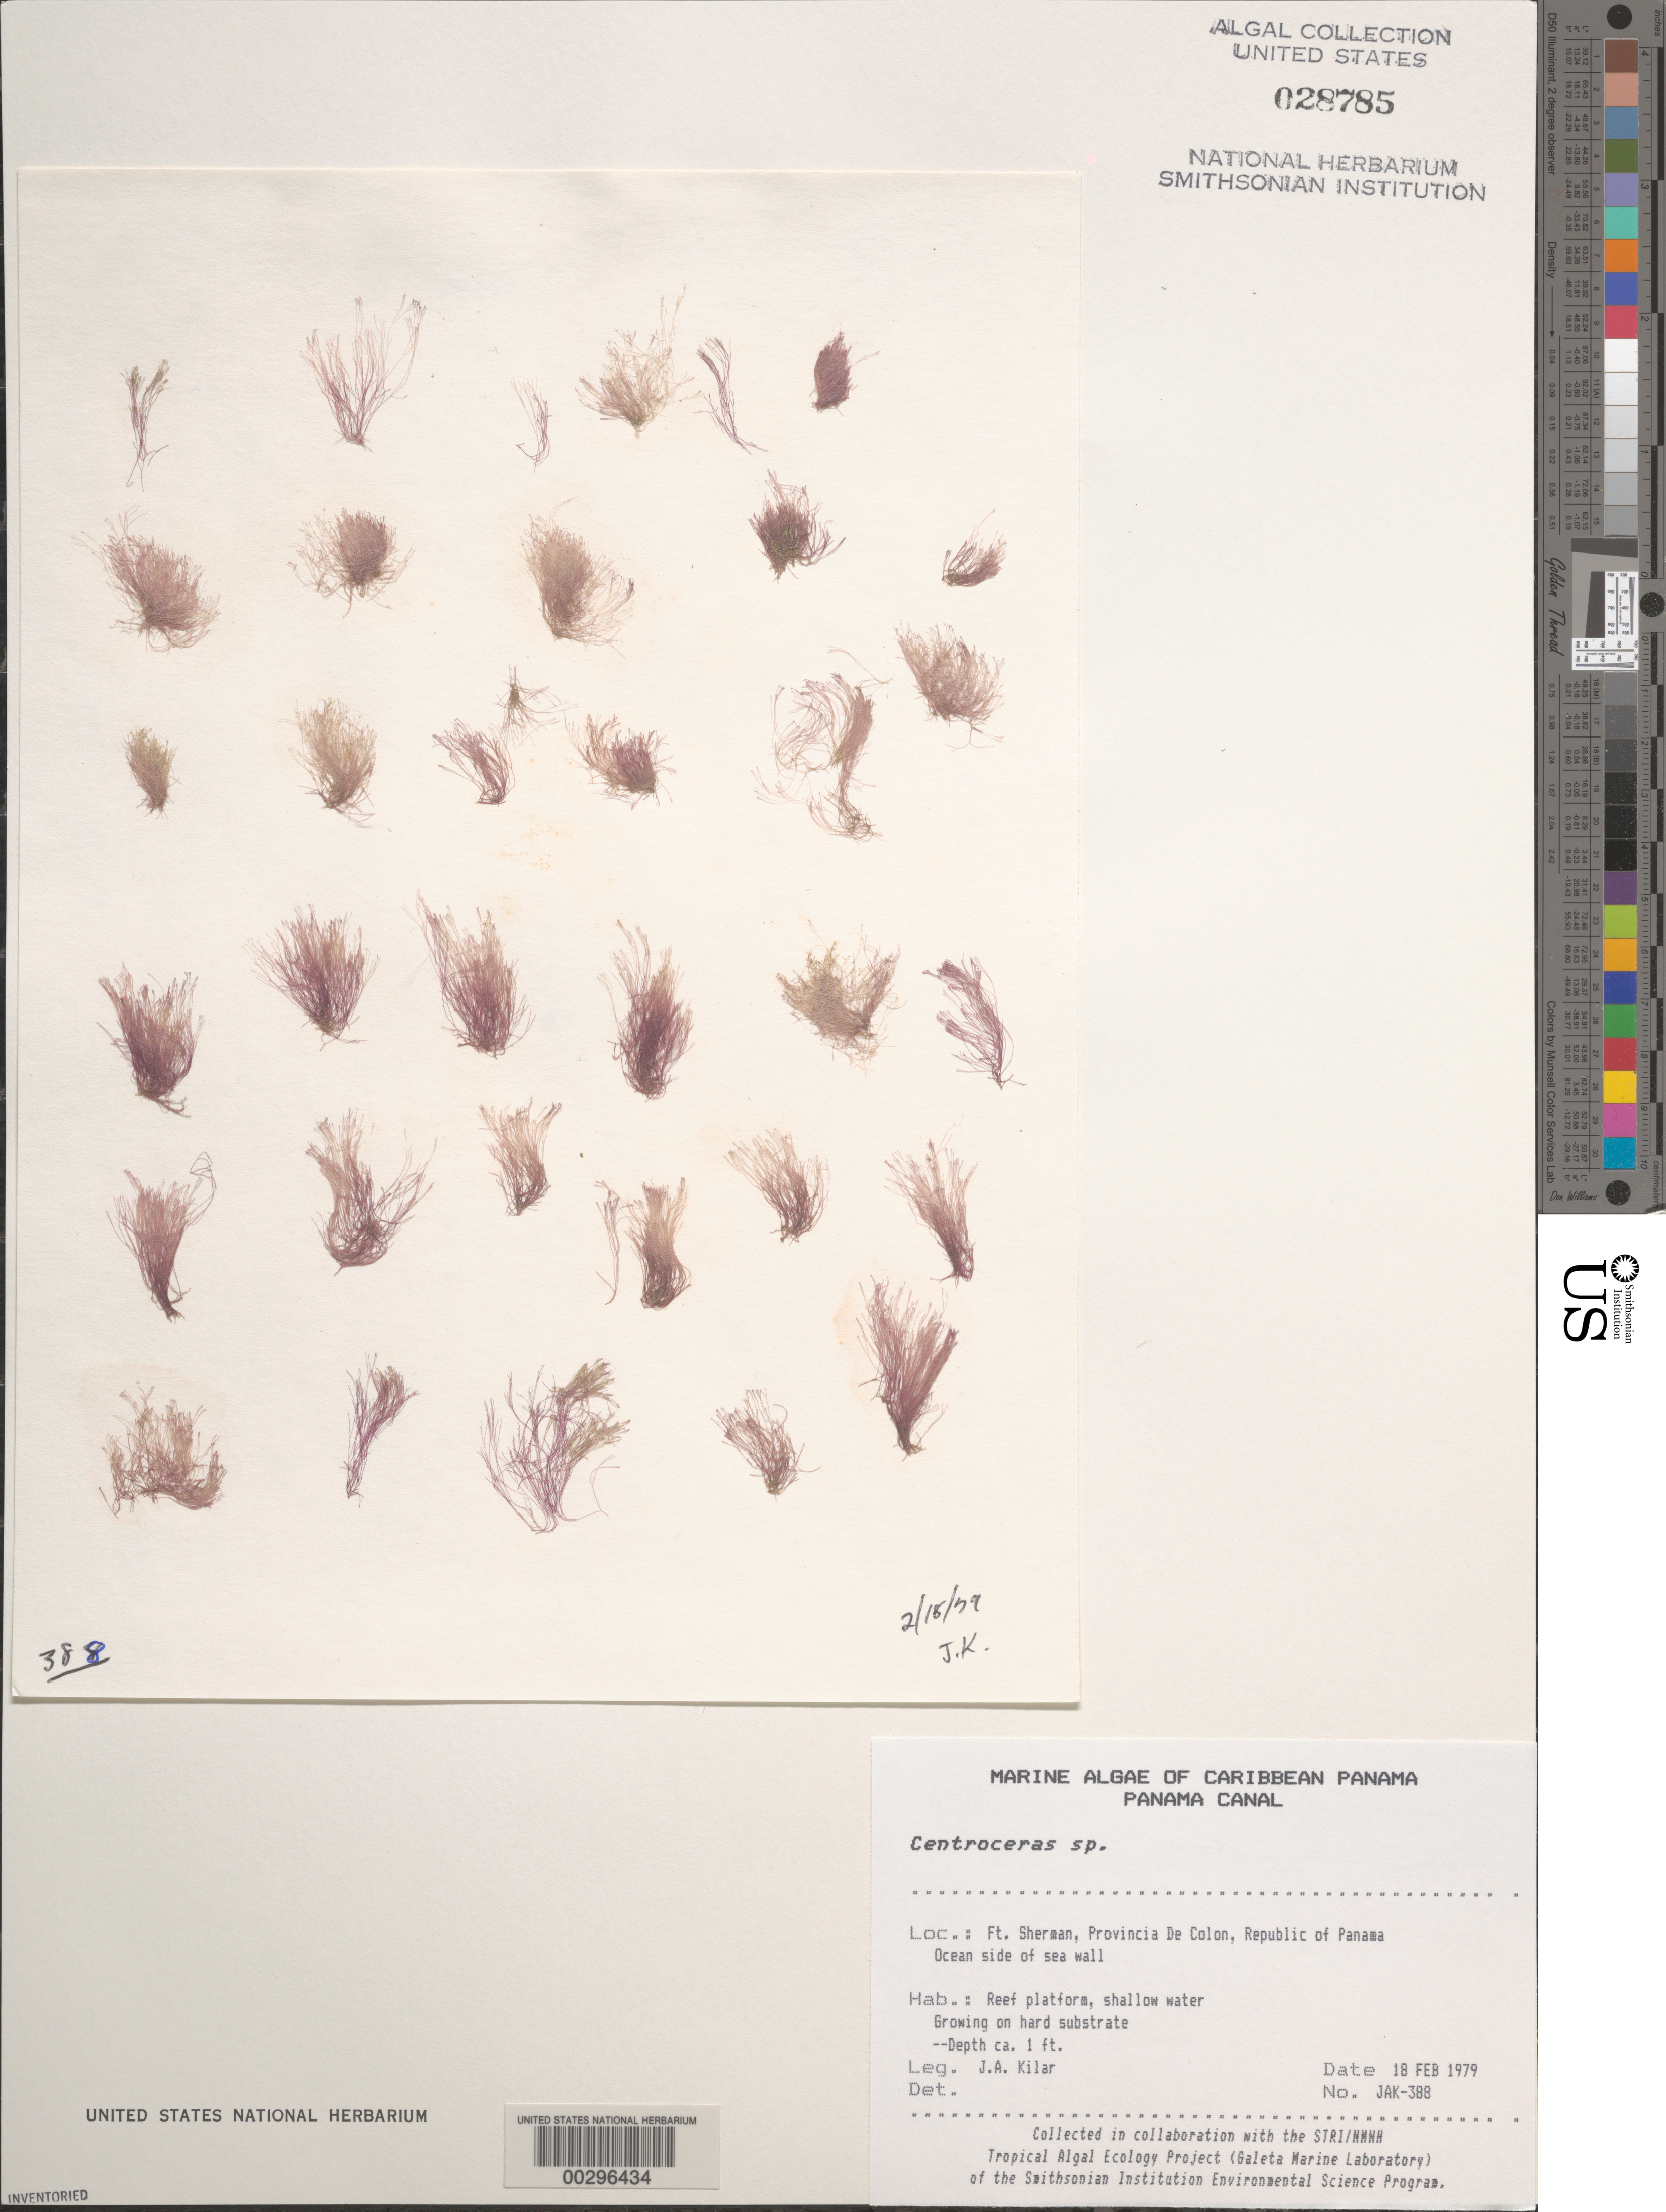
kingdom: Plantae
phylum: Rhodophyta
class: Florideophyceae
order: Ceramiales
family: Ceramiaceae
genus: Centroceras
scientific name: Centroceras sp.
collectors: J. A. Kilar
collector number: JAK-388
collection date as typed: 18 Feb 1979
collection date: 1979-02-18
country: Panama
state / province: Colón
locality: Fort Sherman, Panama Canal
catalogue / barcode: US 28785